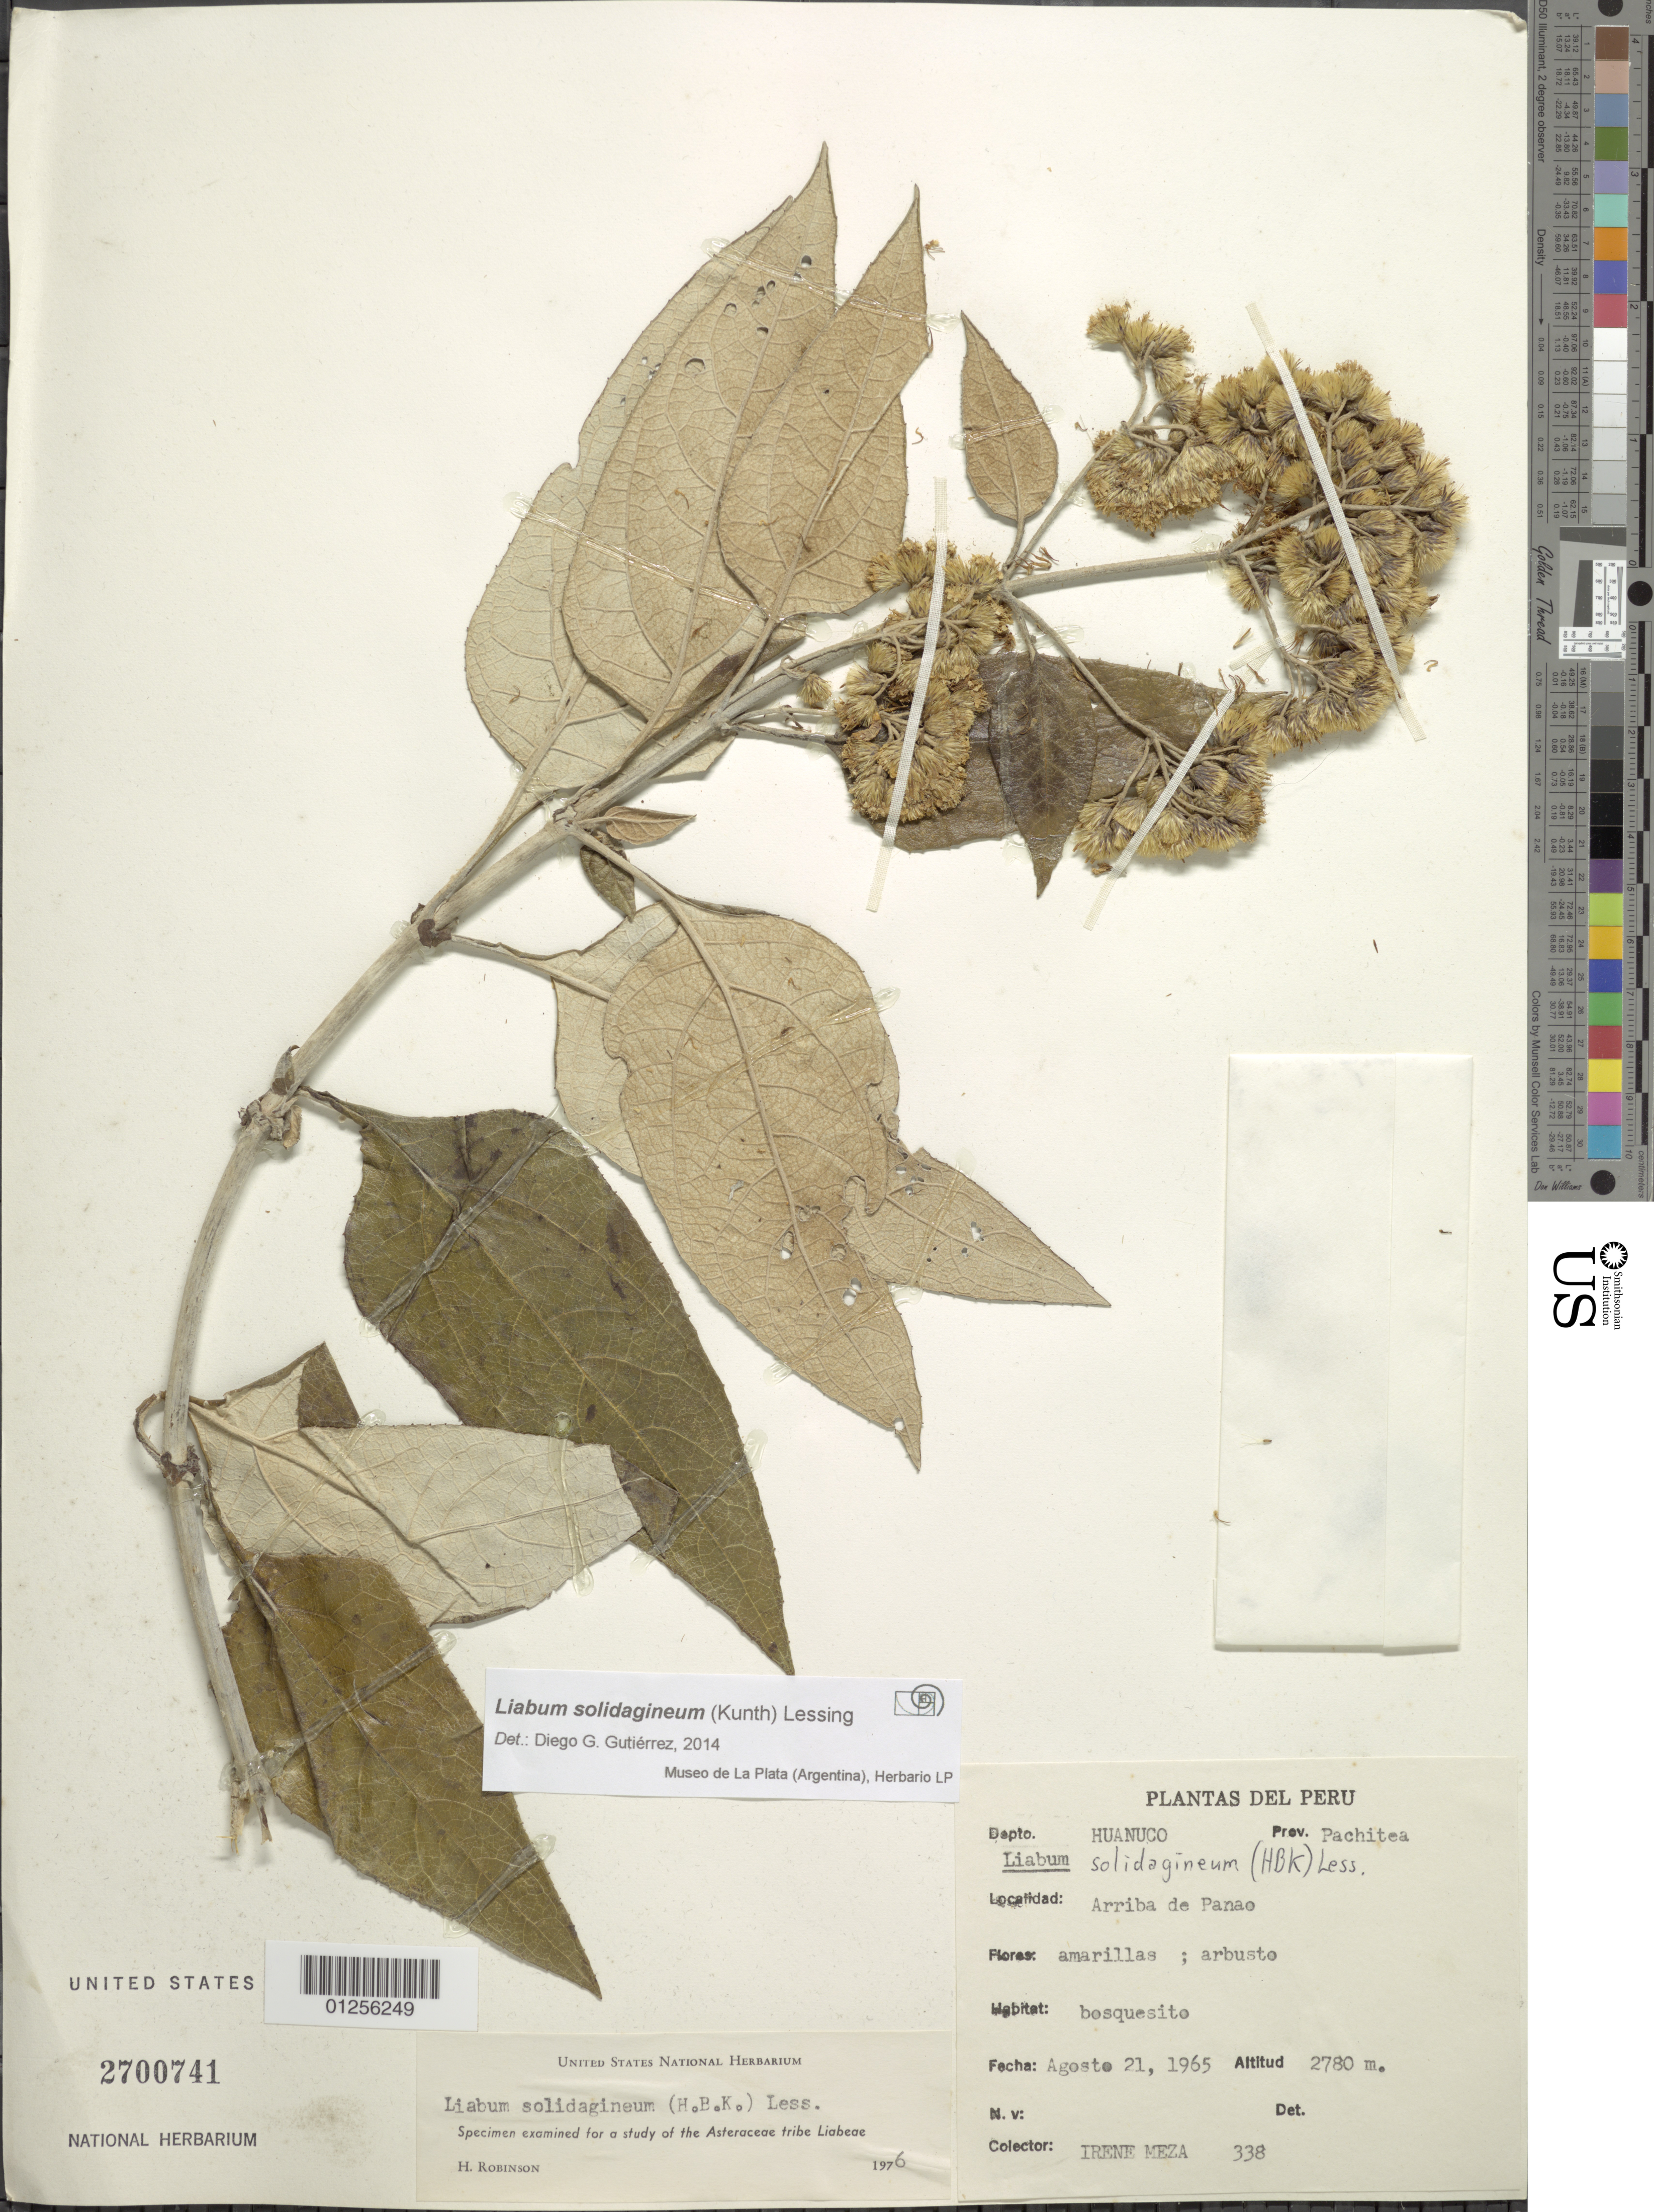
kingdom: Plantae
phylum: Tracheophyta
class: Magnoliopsida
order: Asterales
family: Asteraceae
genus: Liabum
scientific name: Liabum solidagineum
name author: (Kunth) Less.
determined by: Gutierrez, D. G.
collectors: I. Meza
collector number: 338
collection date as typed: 21 August 1965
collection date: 1965-08-21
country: Peru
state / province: Huánuco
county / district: Pachitea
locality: Arriba de Panao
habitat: Bosquesito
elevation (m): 2780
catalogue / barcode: US 2700741